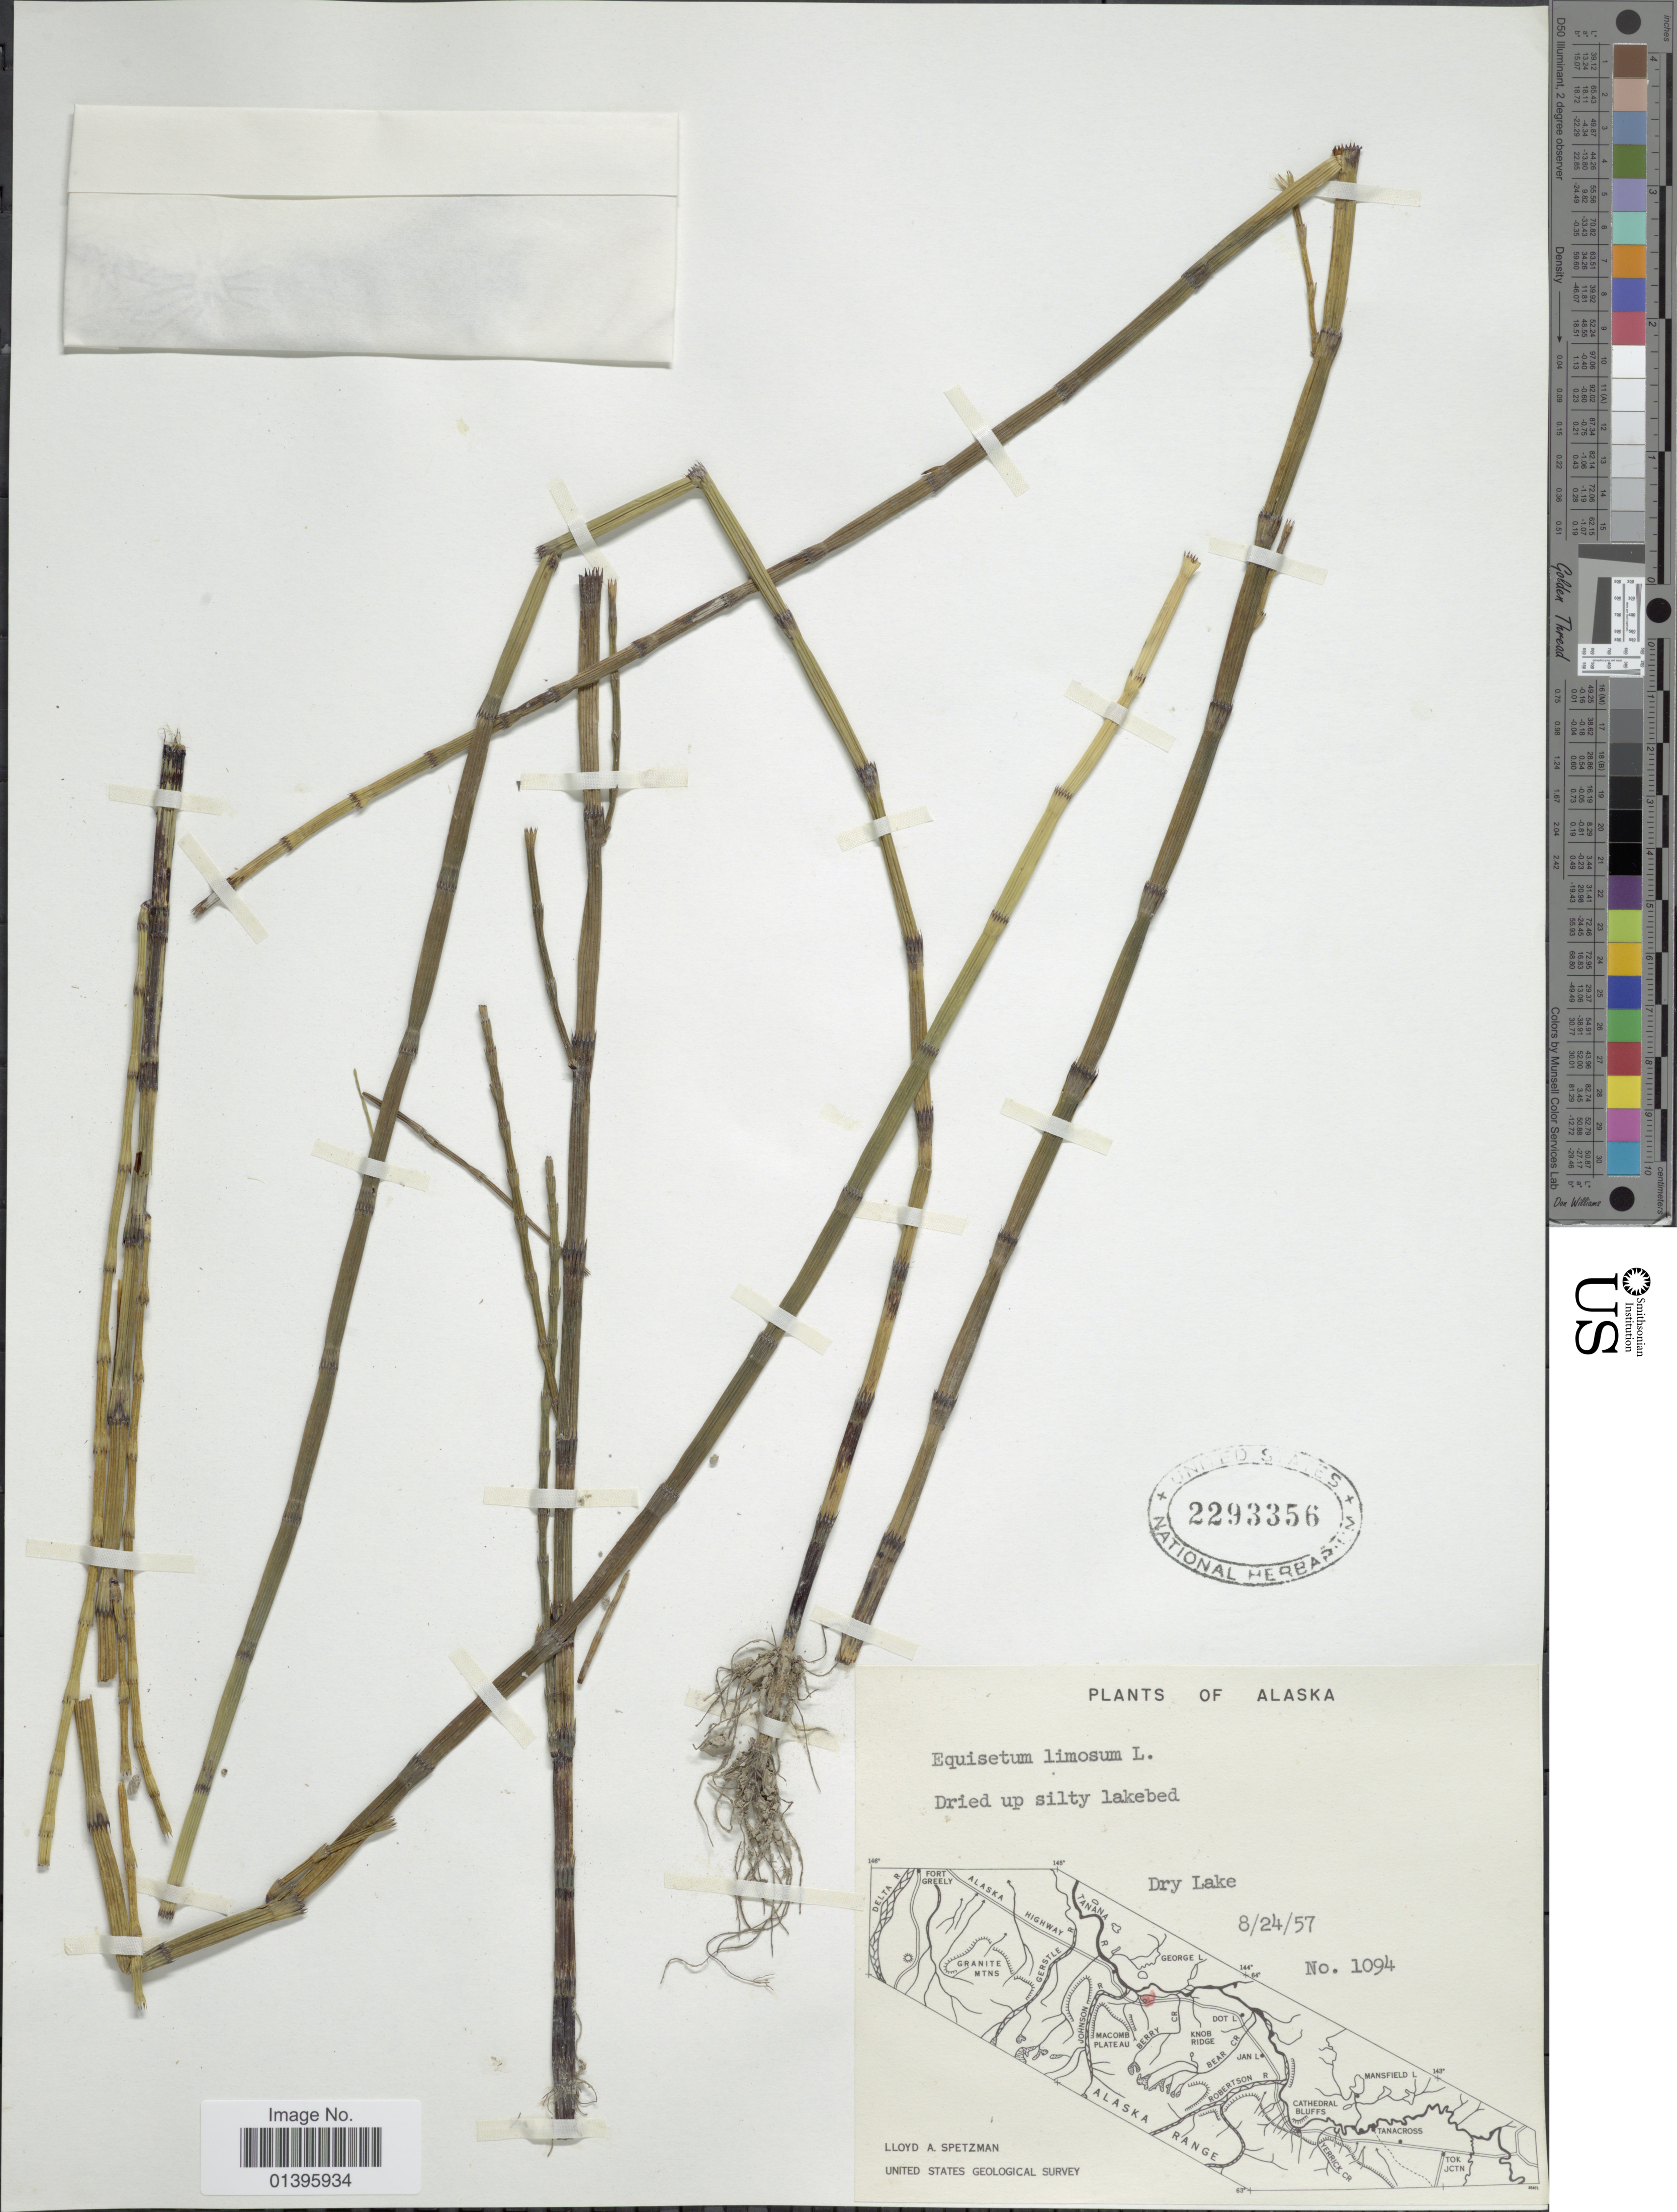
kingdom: Plantae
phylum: Tracheophyta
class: Polypodiopsida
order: Equisetales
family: Equisetaceae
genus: Equisetum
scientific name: Equisetum fluviatile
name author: L.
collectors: L. Spetzman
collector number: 1094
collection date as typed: Transcribed d/m/y: 24/8/57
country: United States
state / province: Alaska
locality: Dried up silty lakebed, Dry Lake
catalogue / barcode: US 2293356